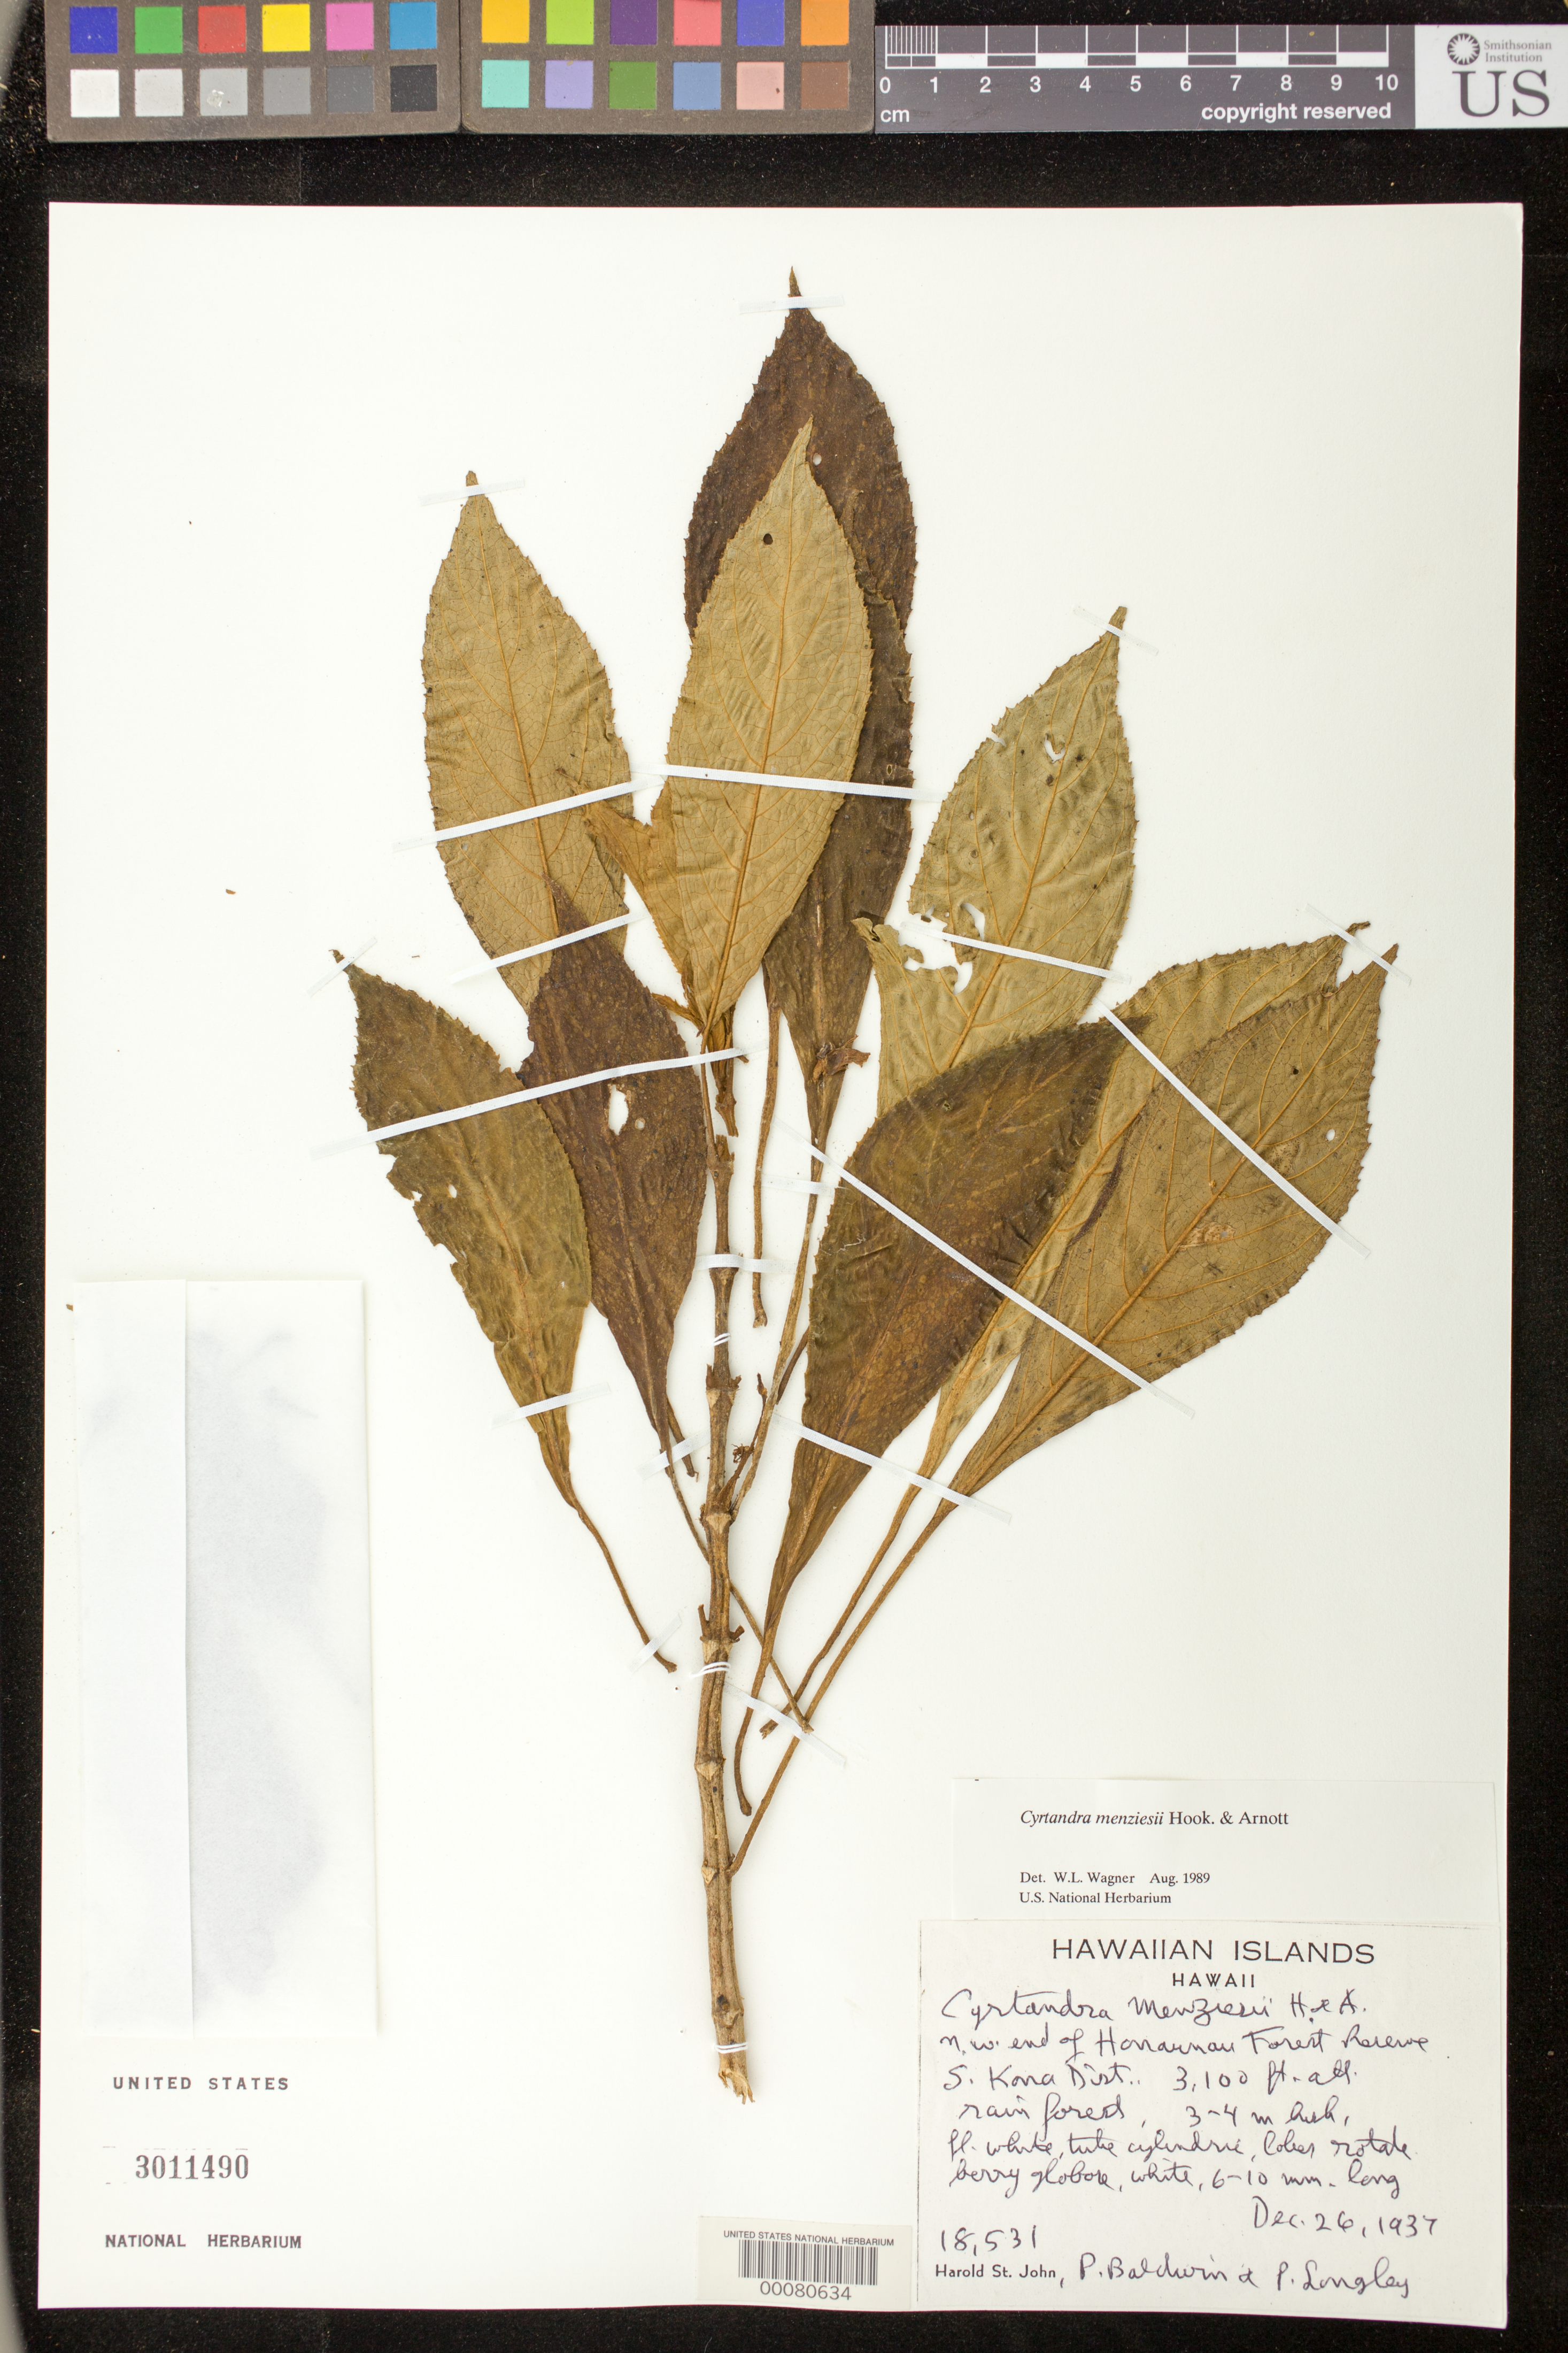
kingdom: Plantae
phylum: Tracheophyta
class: Magnoliopsida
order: Lamiales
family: Gesneriaceae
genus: Cyrtandra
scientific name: Cyrtandra menziesii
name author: Hook. & Arn.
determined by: Wagner, W. L., (BOT), Smithsonian Institution - National Museum of Natural History (UNITED STATES)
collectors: H. St. John & et al.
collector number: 18531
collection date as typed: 26 Dec 1937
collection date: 1937-12-26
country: United States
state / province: Hawaii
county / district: Hawaii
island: Hawaii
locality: NW end of Honarnau forest reserve, S Kona district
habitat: Rain forest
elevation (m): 945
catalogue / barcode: US 3011490